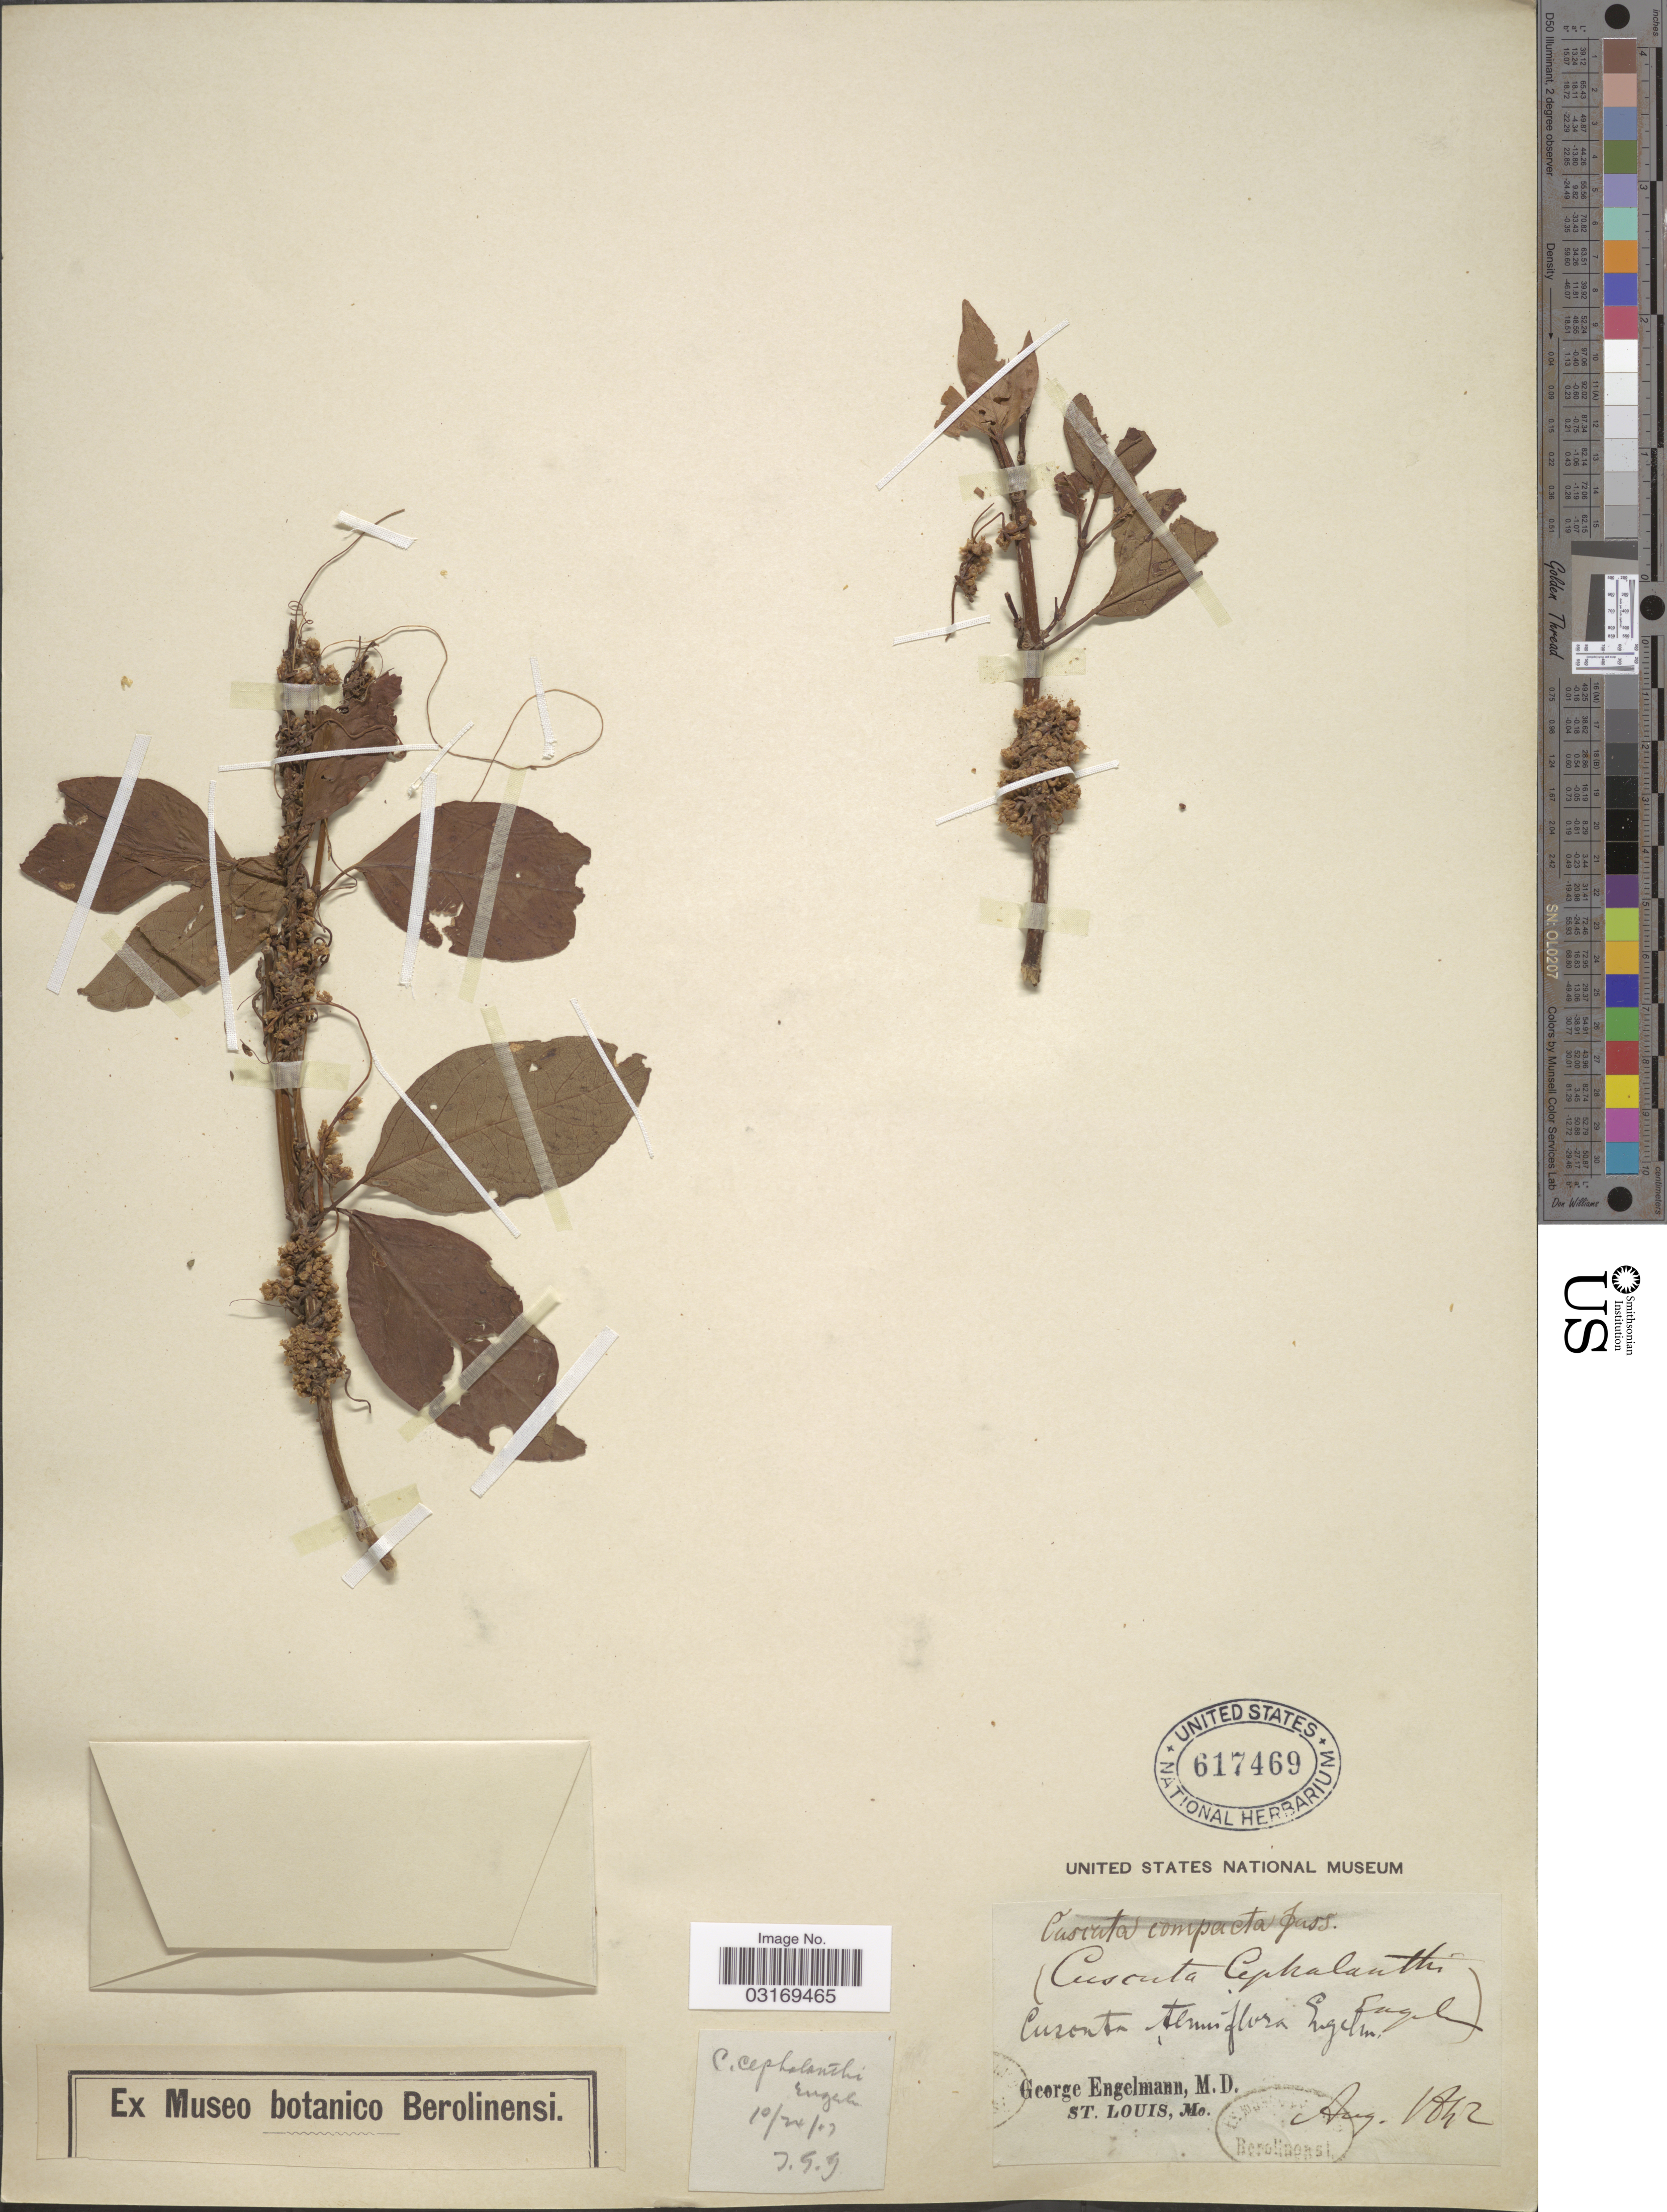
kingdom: Plantae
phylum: Tracheophyta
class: Magnoliopsida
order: Solanales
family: Convolvulaceae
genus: Cuscuta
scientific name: Cuscuta cephalanthi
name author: Engelm.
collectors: G. Engelmann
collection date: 1842-08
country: United States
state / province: Missouri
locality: St. Louis.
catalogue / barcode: US 617469